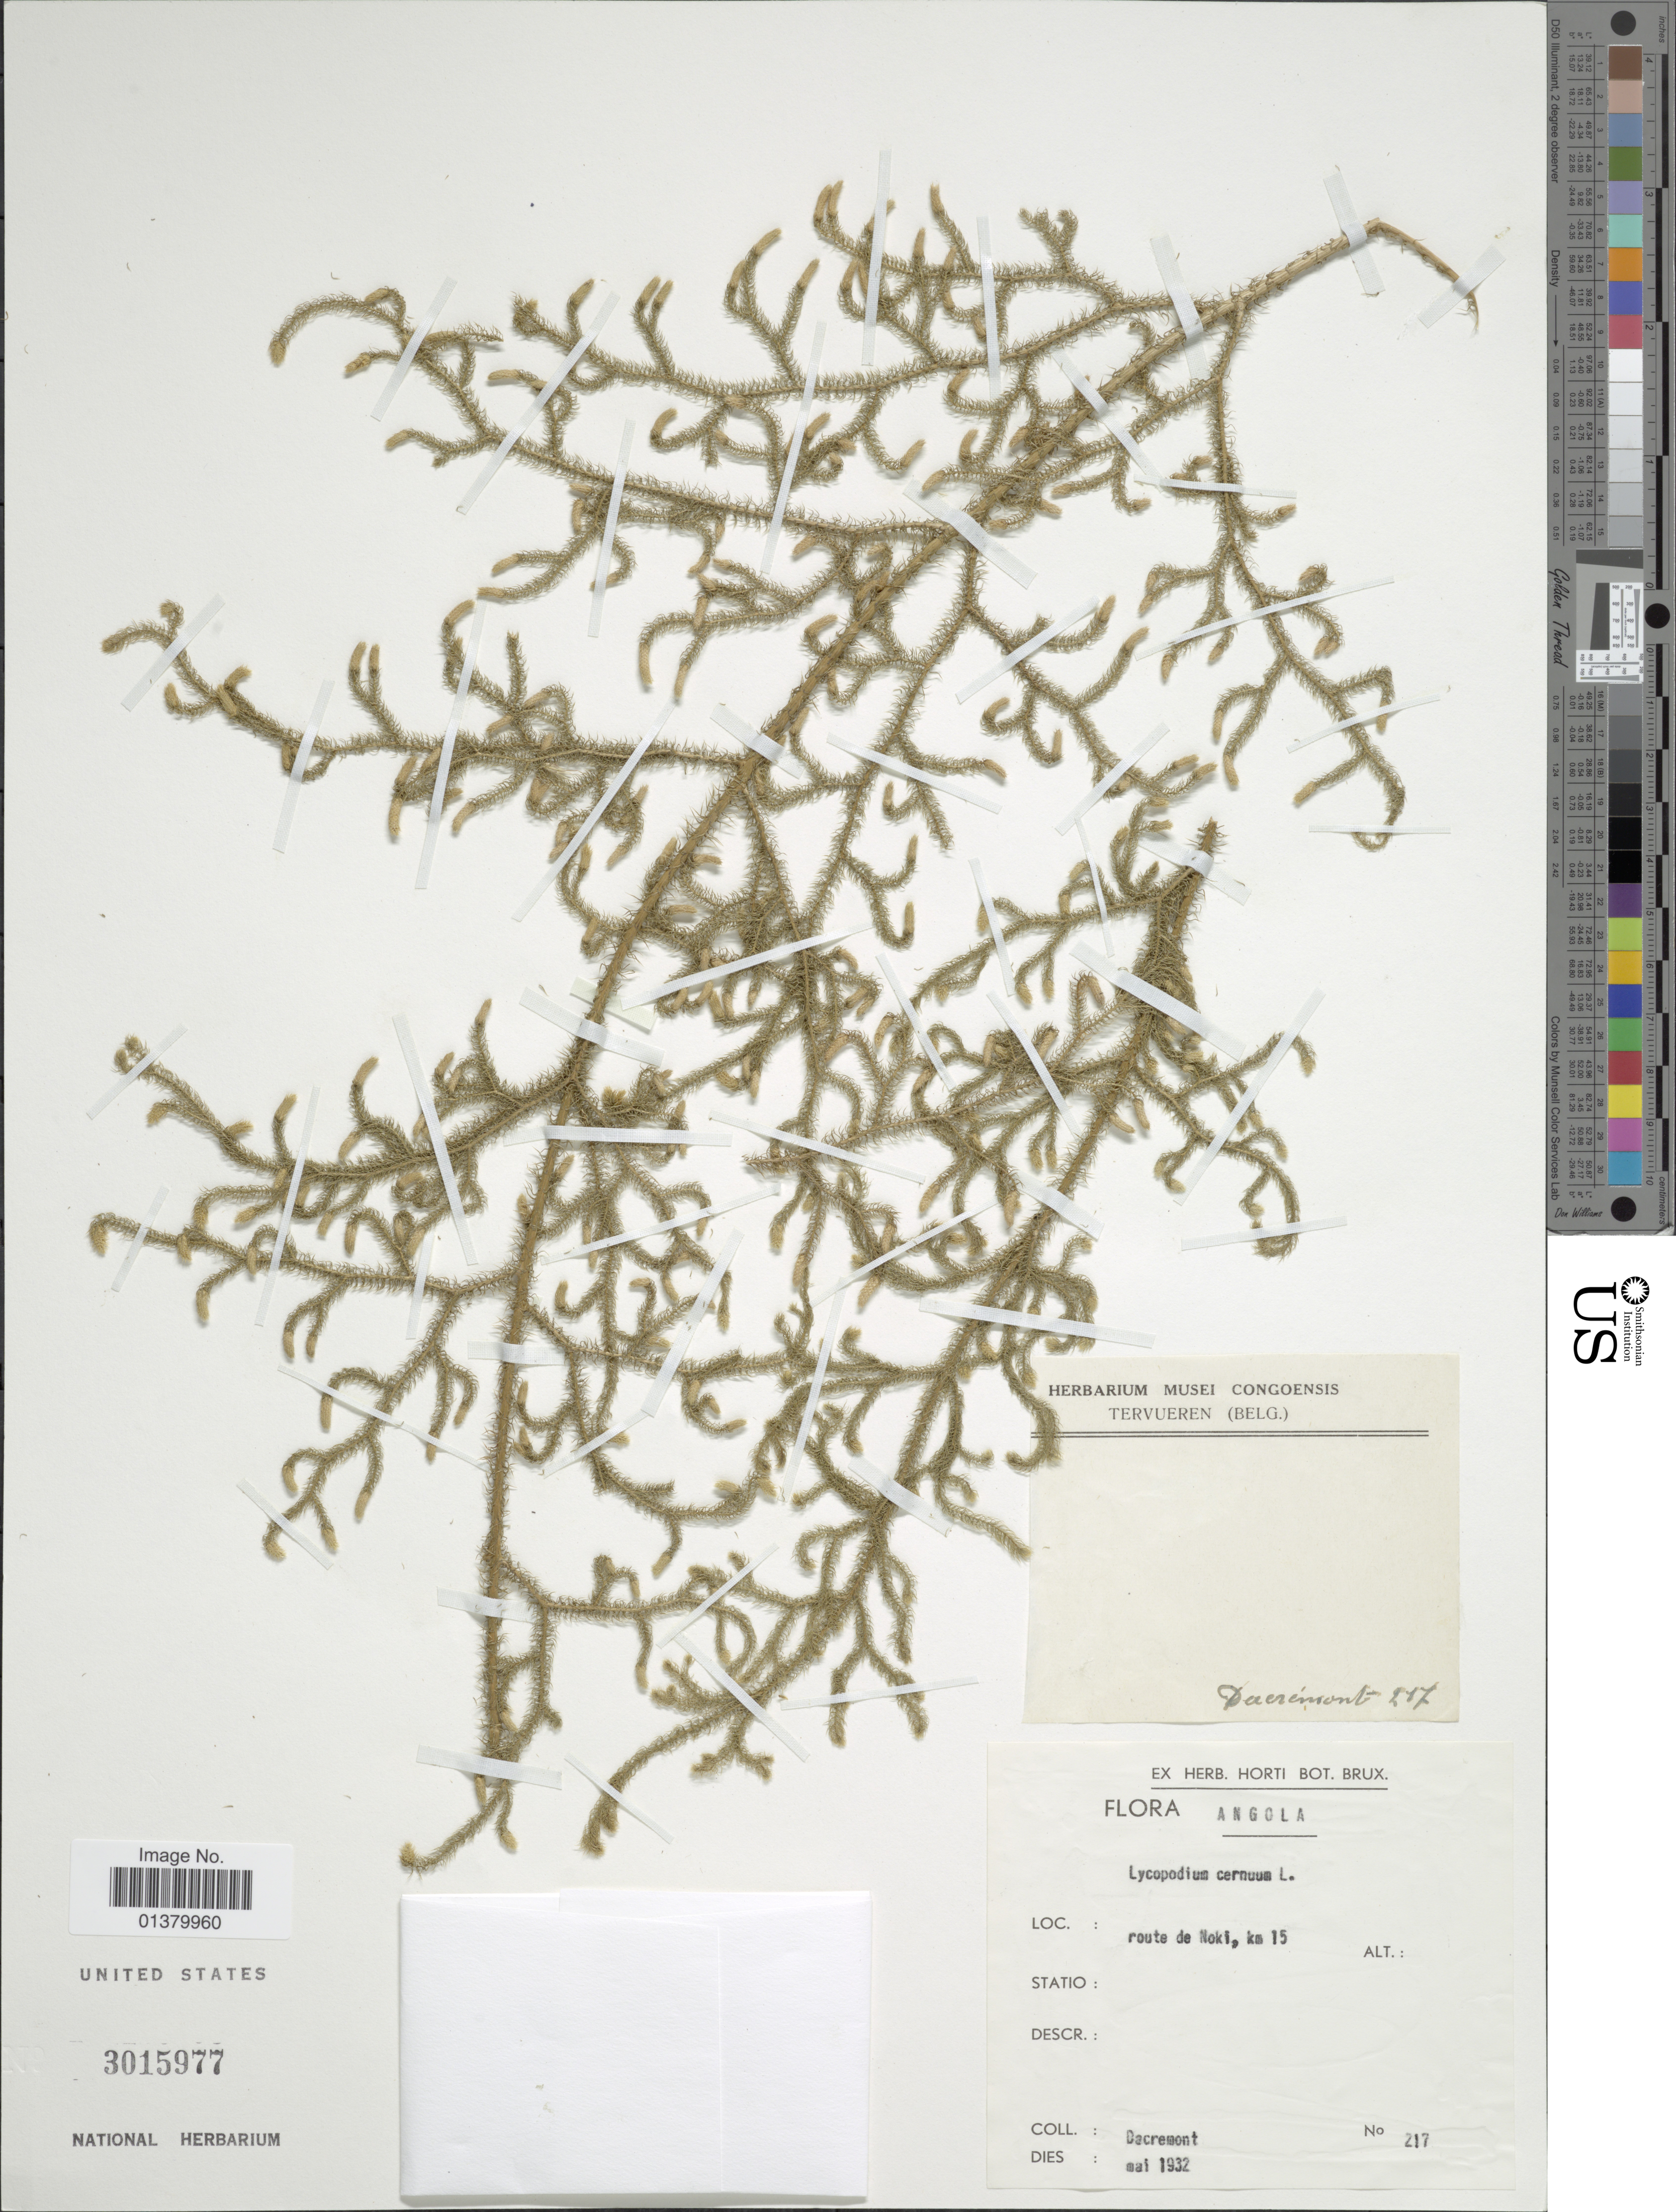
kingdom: Plantae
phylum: Tracheophyta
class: Lycopodiopsida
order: Lycopodiales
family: Lycopodiaceae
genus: Palhinhaea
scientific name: Palhinhaea cernua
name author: (L.) Vasc. & Franco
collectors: -. Dacremont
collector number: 217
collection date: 1932-05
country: Angola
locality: Route de Noki, km 15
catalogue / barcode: US 3015977